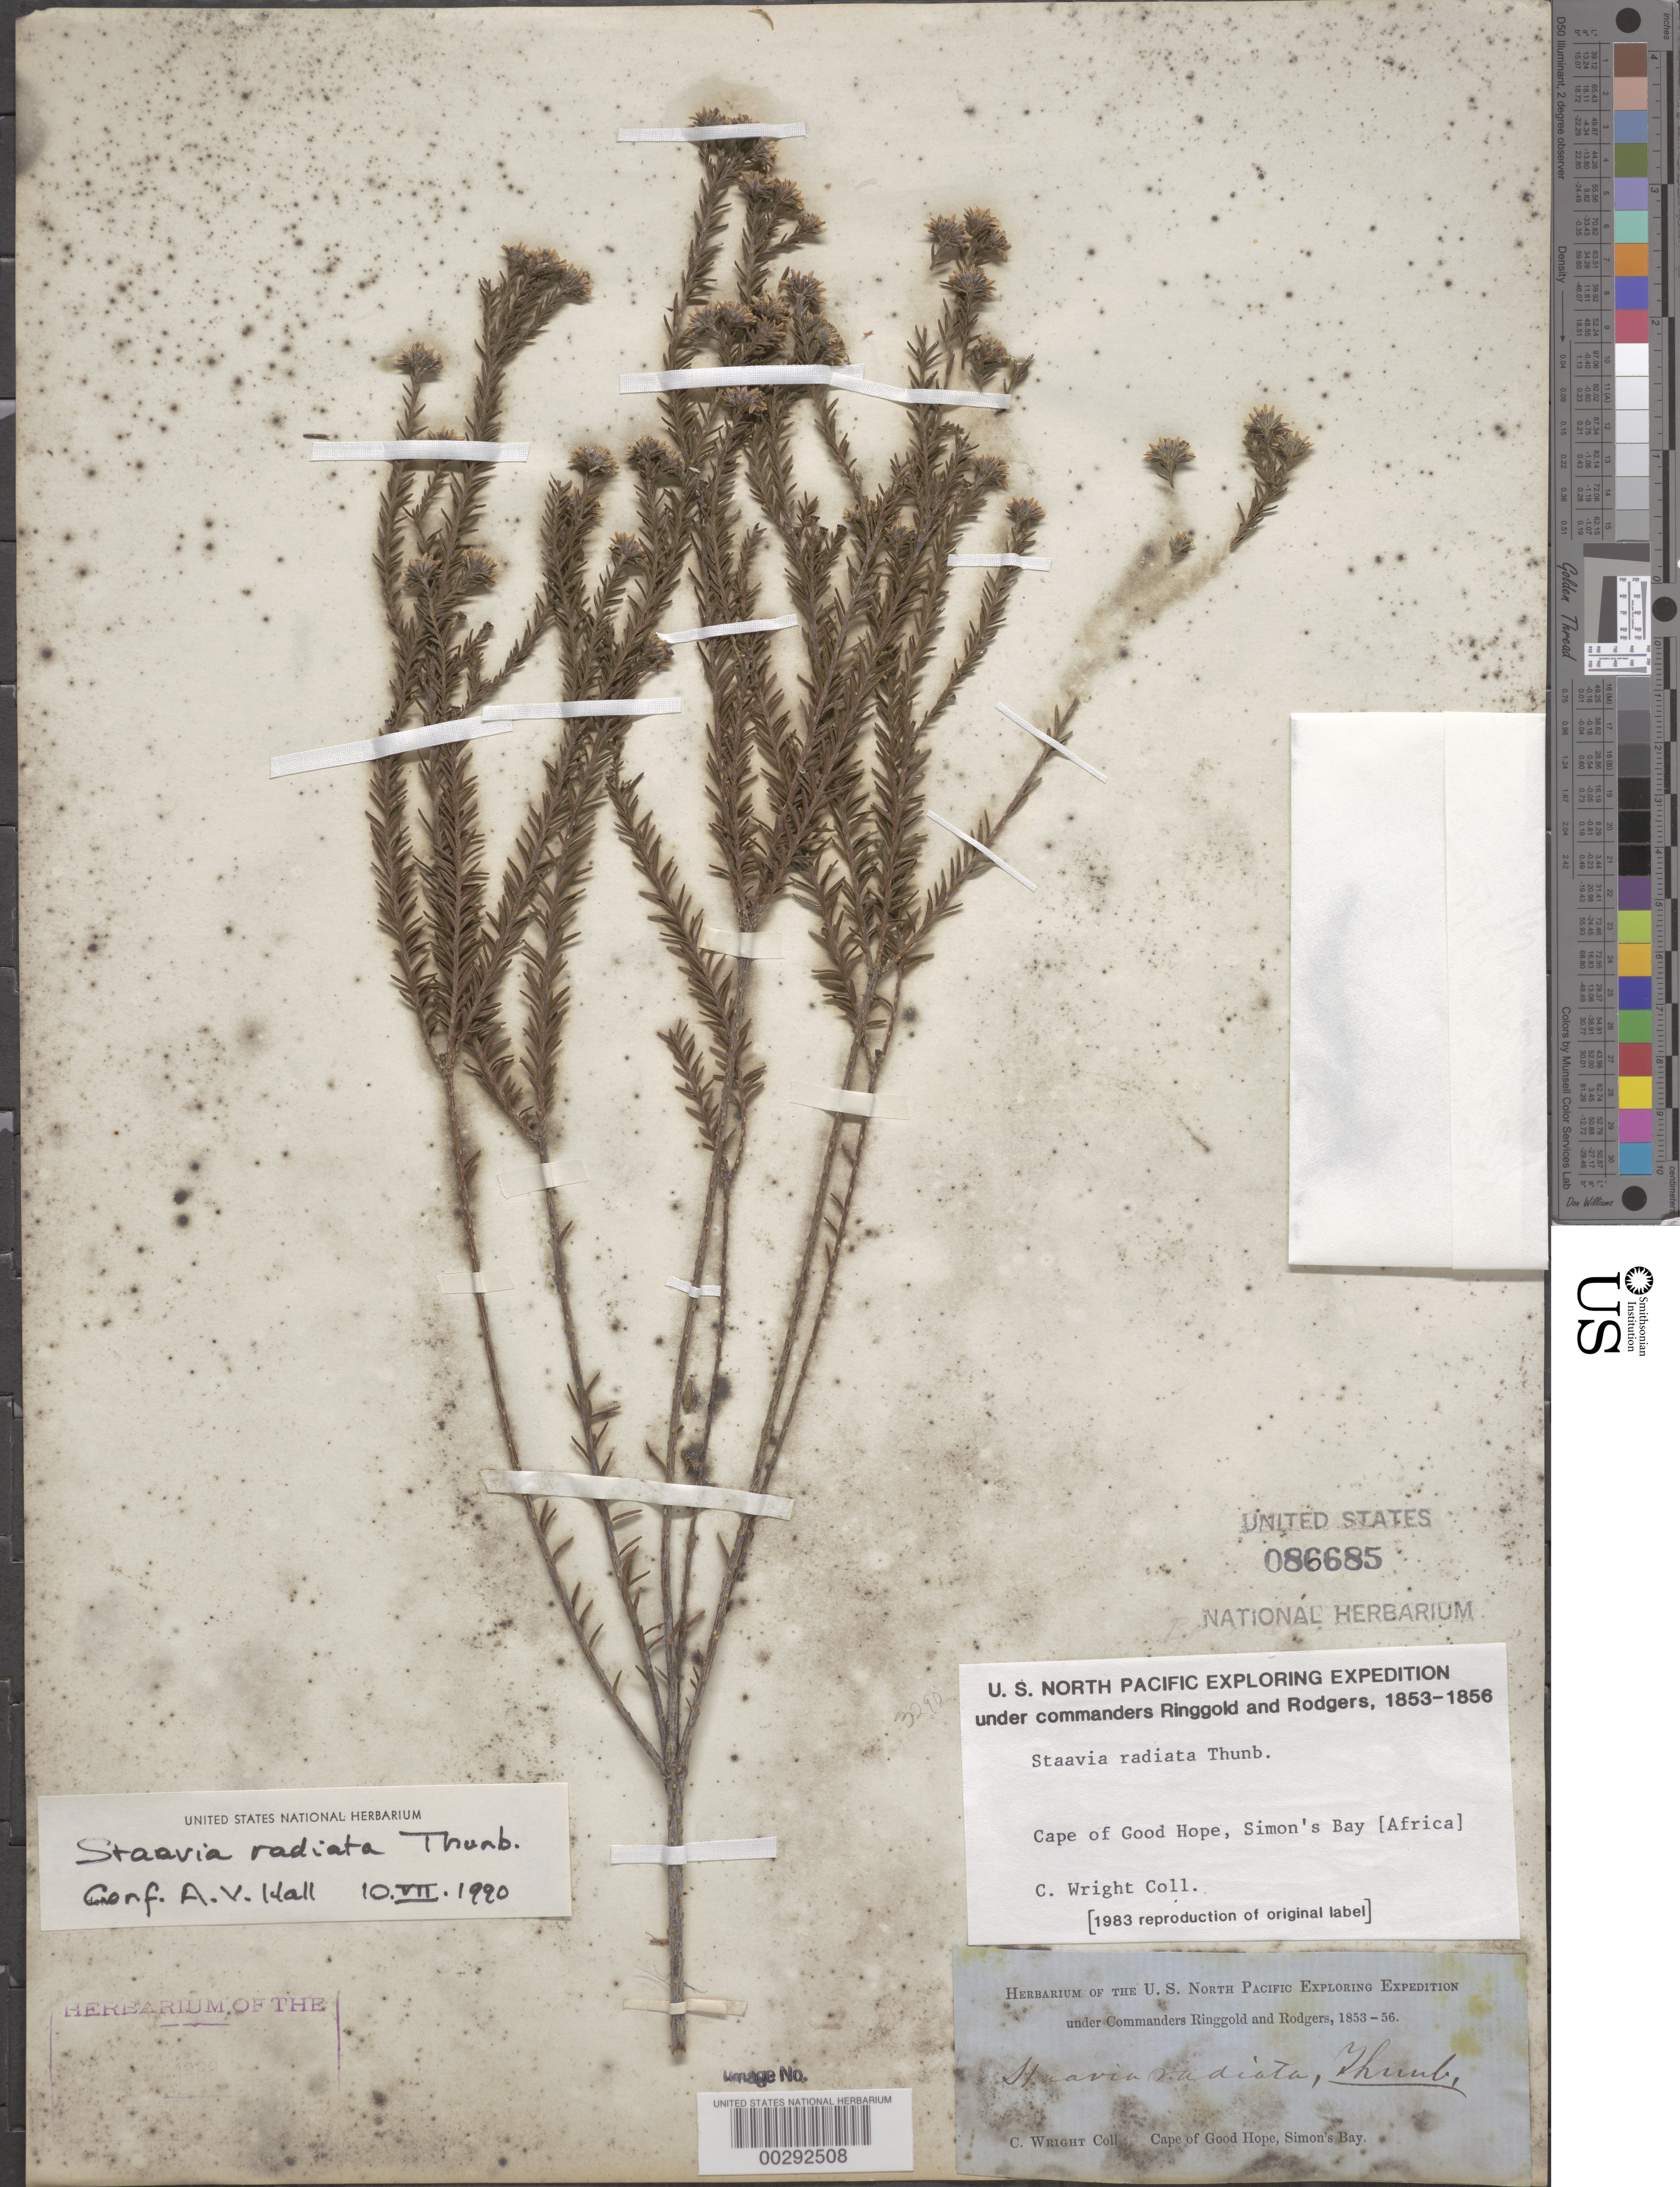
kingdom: Plantae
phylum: Tracheophyta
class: Magnoliopsida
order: Bruniales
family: Bruniaceae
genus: Staavia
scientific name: Staavia radiata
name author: (L.) Dahl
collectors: Wilkes Explor. Exped.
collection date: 1838/1842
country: South Africa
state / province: Western Cape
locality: Simon's bay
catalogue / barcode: US 86685